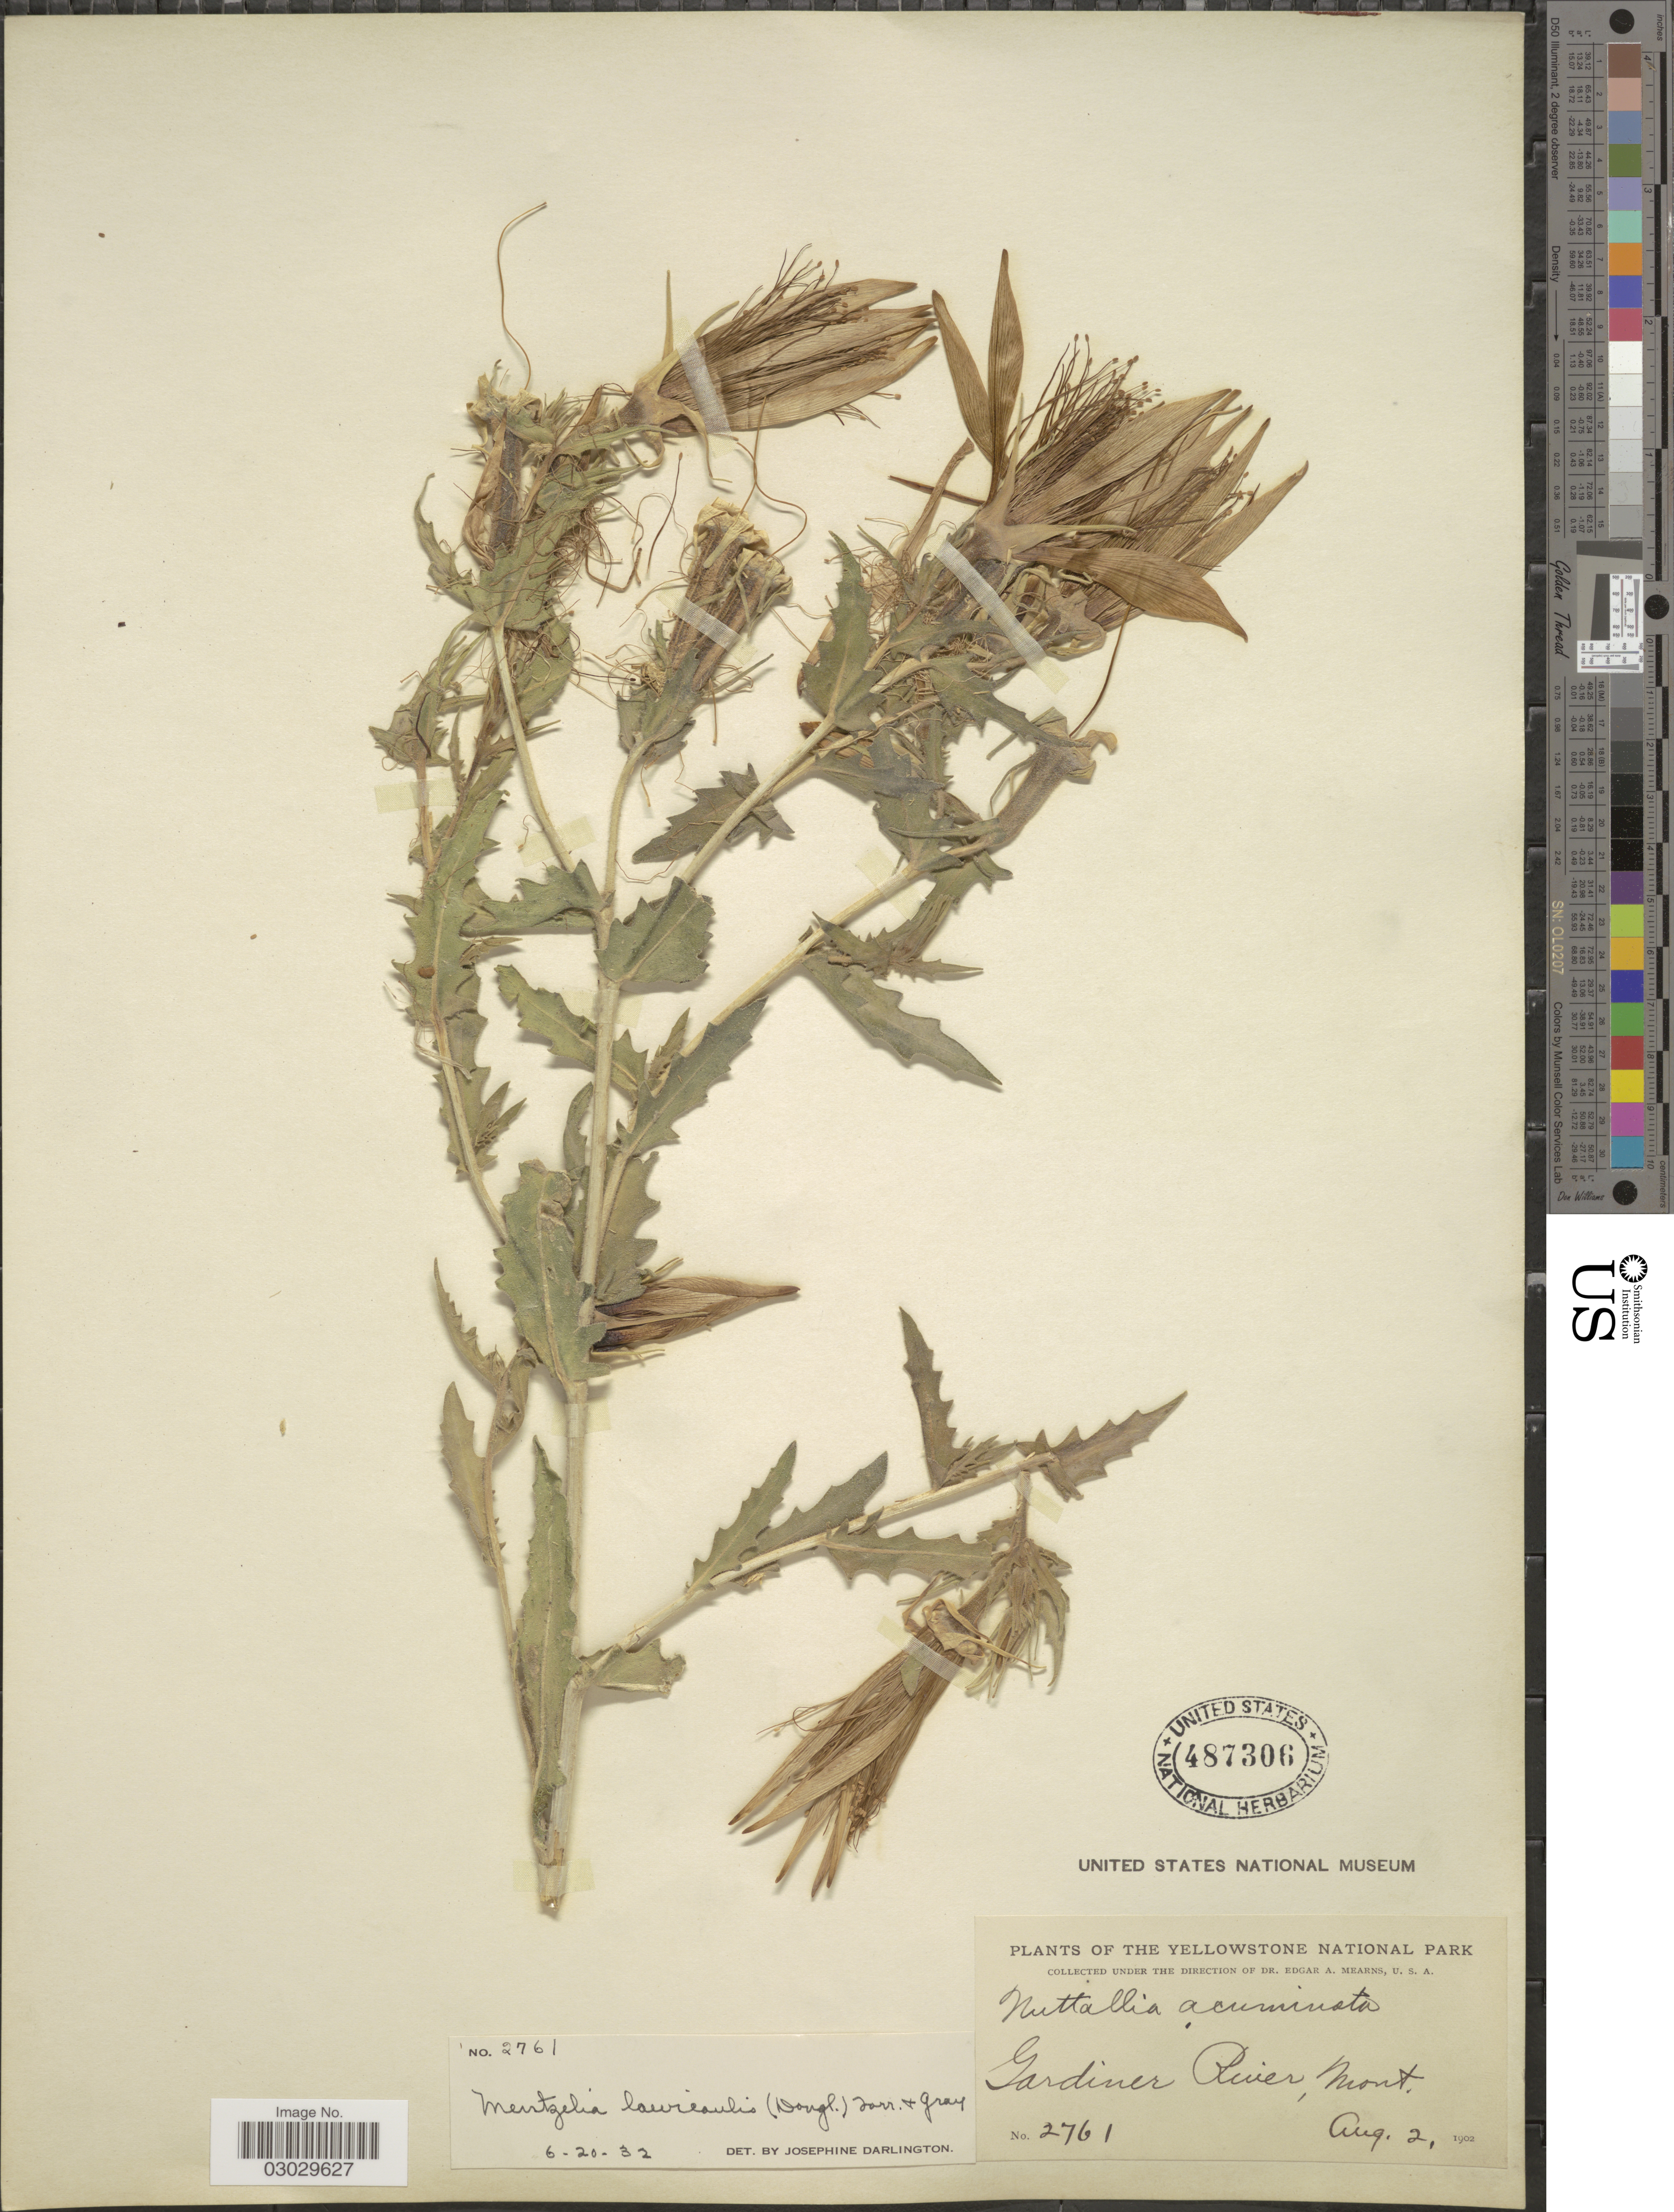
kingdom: Plantae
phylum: Tracheophyta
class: Magnoliopsida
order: Cornales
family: Loasaceae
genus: Mentzelia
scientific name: Mentzelia laevicaulis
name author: (Douglas ex Hook.) Torr. & A. Gray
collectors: E. A. Mearns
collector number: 2761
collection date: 1902-08-02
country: United States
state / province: Montana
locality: The Yellowstone National Park. Gardiner River.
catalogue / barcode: US 487306